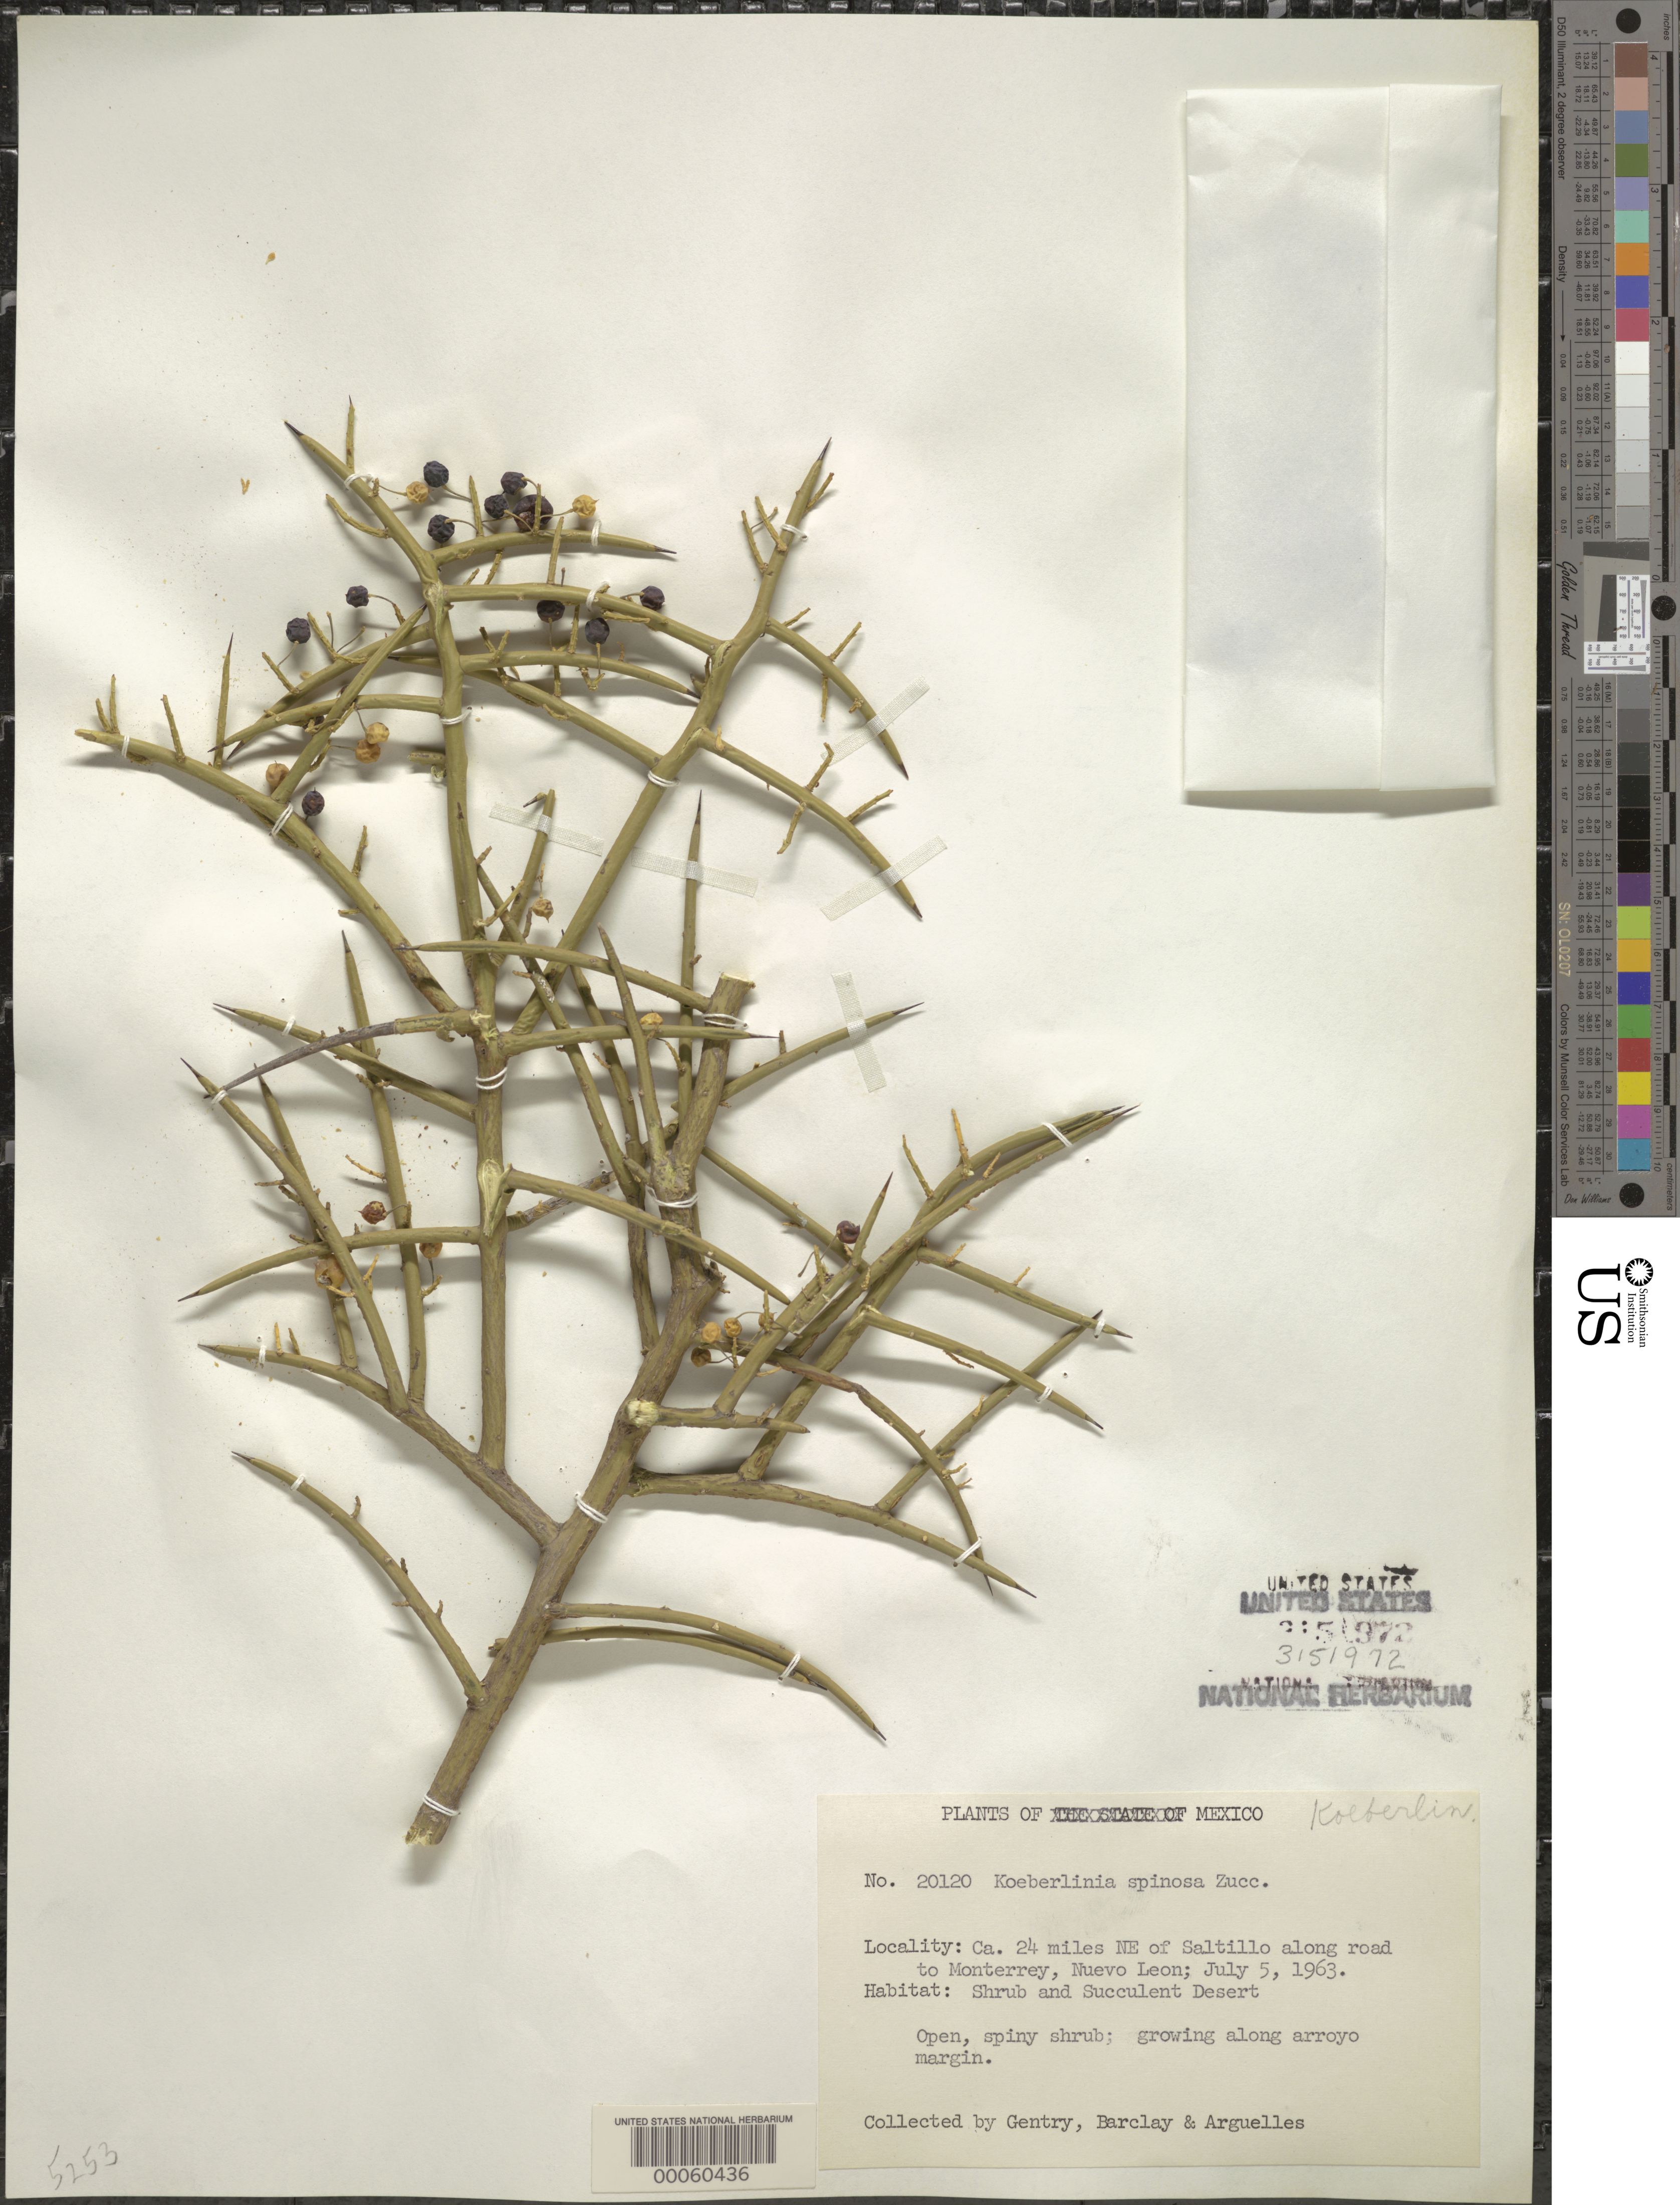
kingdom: Plantae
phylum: Tracheophyta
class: Magnoliopsida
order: Brassicales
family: Koeberliniaceae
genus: Koeberlinia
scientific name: Koeberlinia spinosa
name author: Zucc.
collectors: Gentry, --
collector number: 20120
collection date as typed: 05 Jul 1963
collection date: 1963-07-05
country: Mexico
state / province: Nuevo León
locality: Ca. 24 mi. NE of Saltillo along road to Monterrey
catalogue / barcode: US 3151972